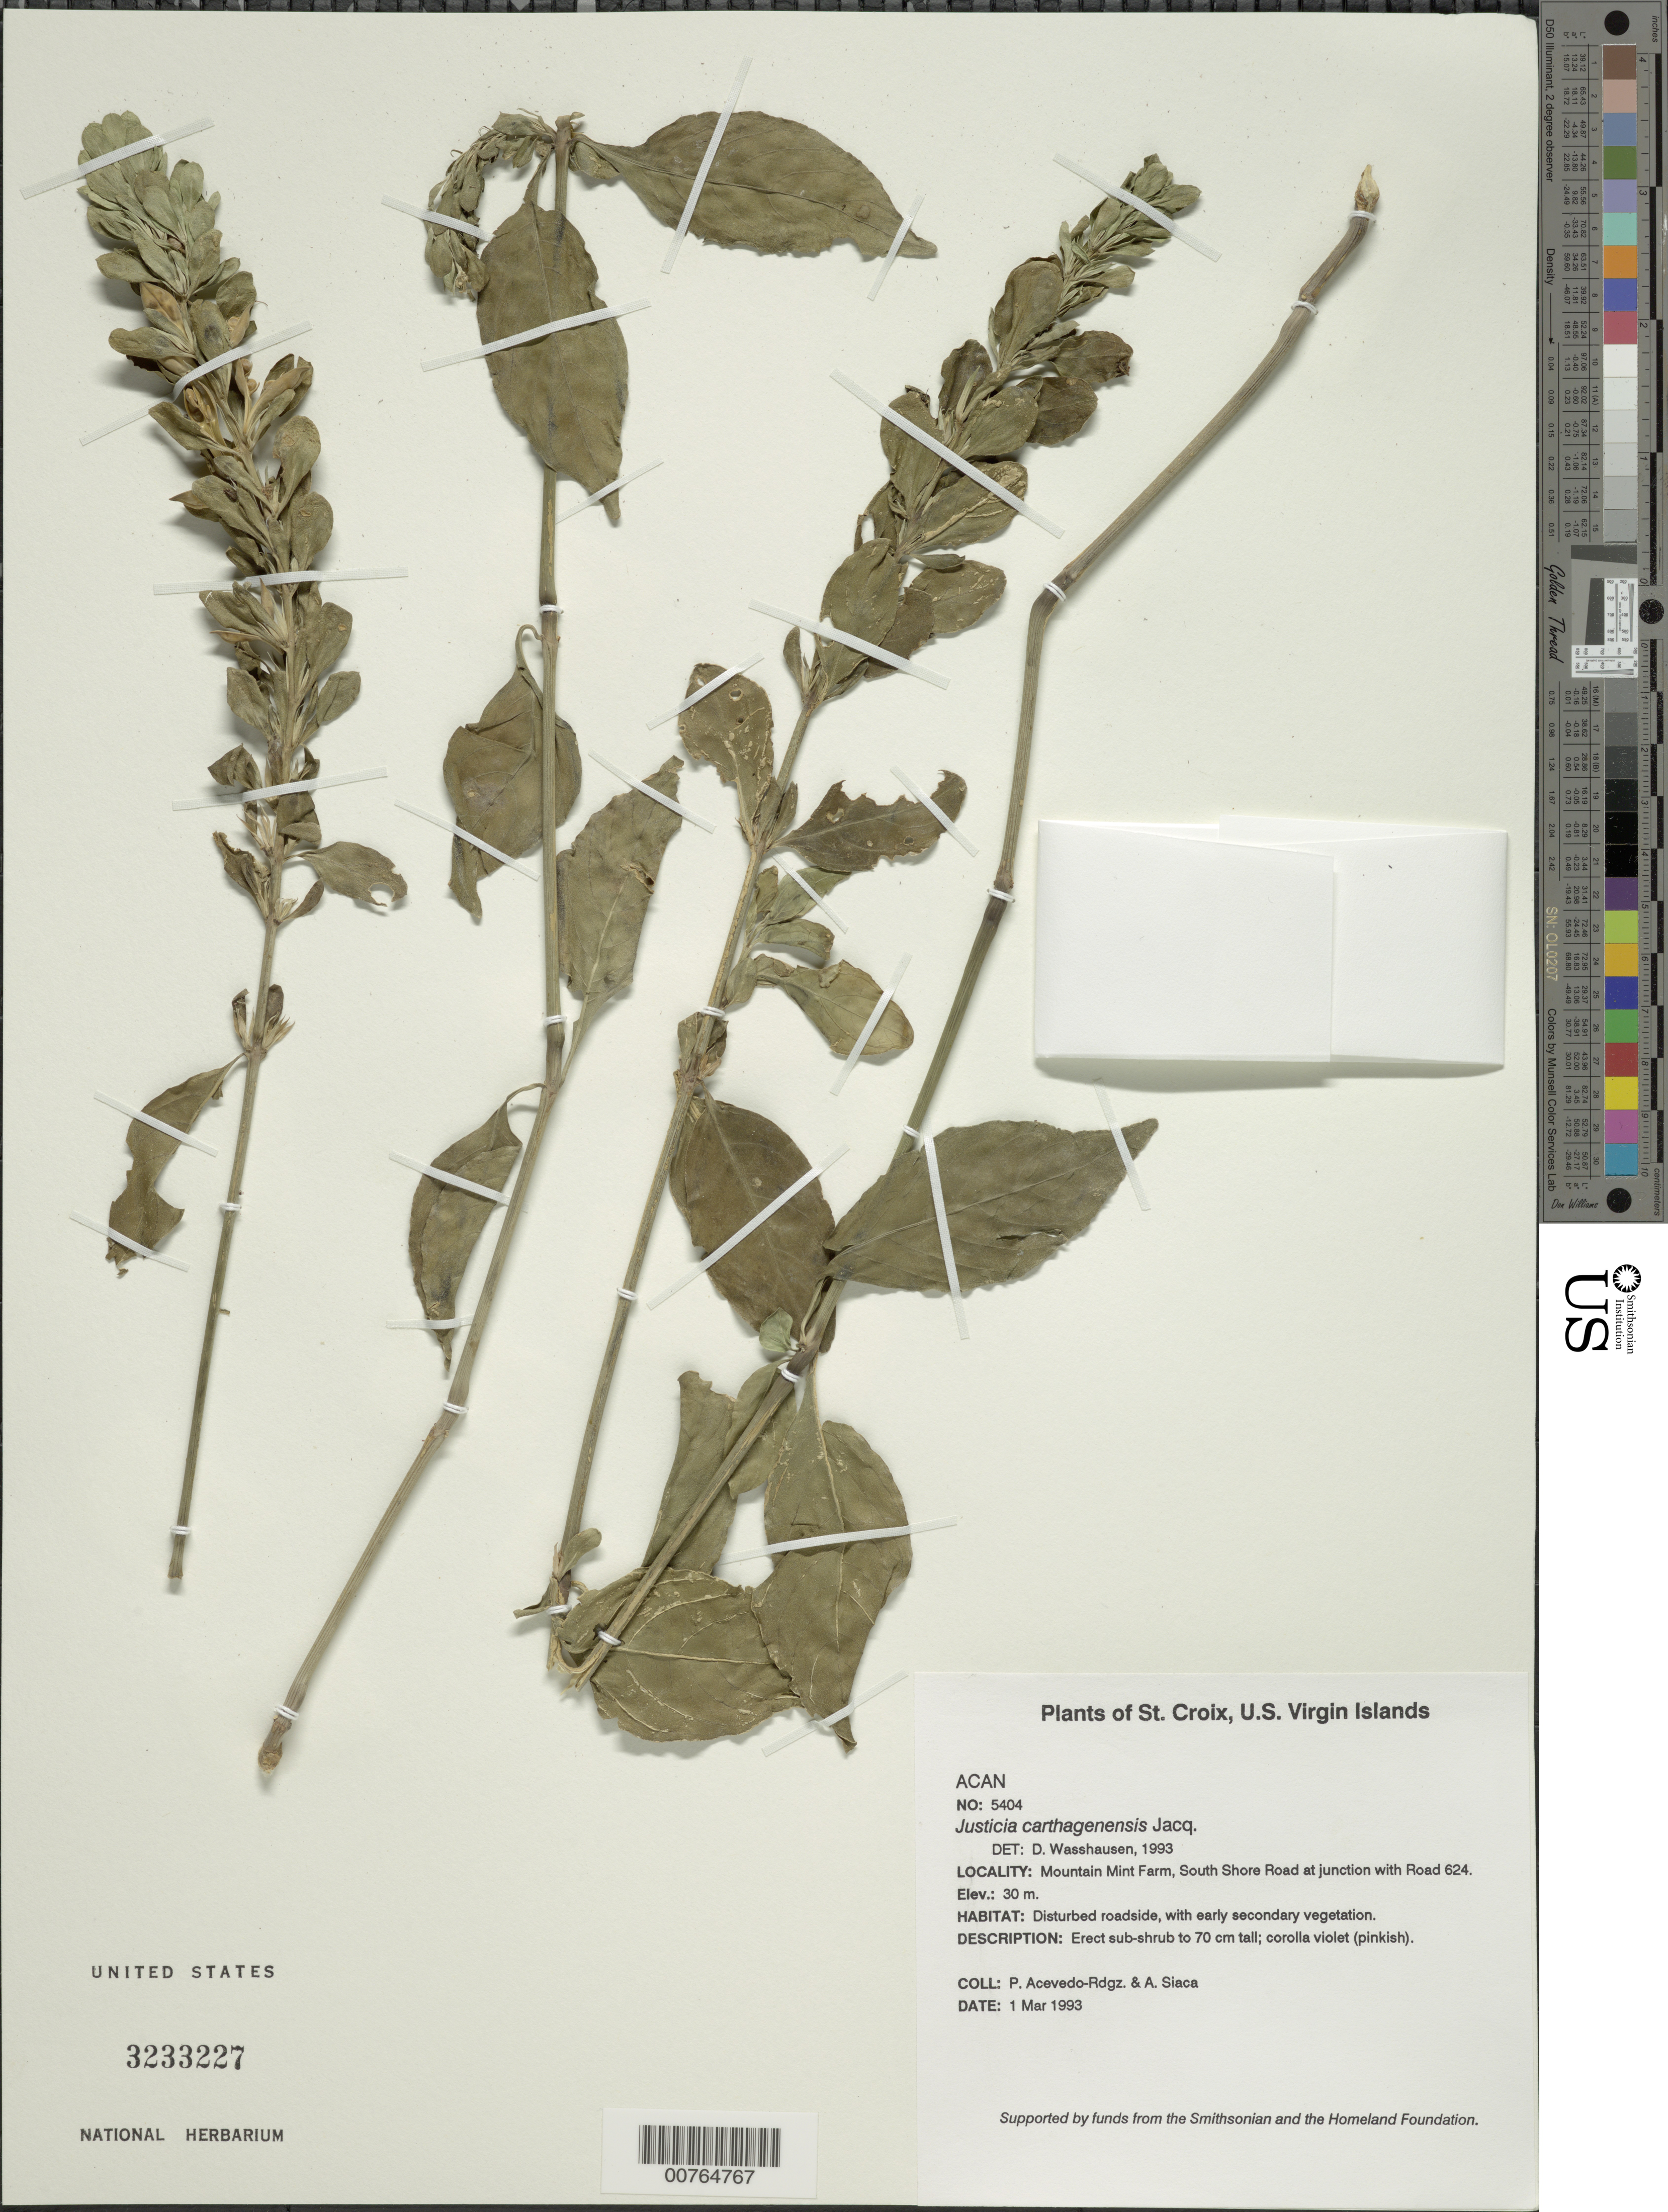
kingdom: Plantae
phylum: Tracheophyta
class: Magnoliopsida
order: Lamiales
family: Acanthaceae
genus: Justicia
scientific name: Justicia carthaginensis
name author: Jacq.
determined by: Wasshausen, Dieter C., (BOT), Smithsonian Institution - National Museum of Natural History (UNITED STATES)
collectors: P. Acevedo-Rodr. & A. Siaca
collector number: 5404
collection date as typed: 01 Mar 1993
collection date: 1993-03-01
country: U.S. Virgin Islands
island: St. Croix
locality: Mountain Mint Farm, South Shore Road at junction with Road 624.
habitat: Disturbed roadside, with early secondary vegetation.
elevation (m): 30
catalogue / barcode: US 3233227